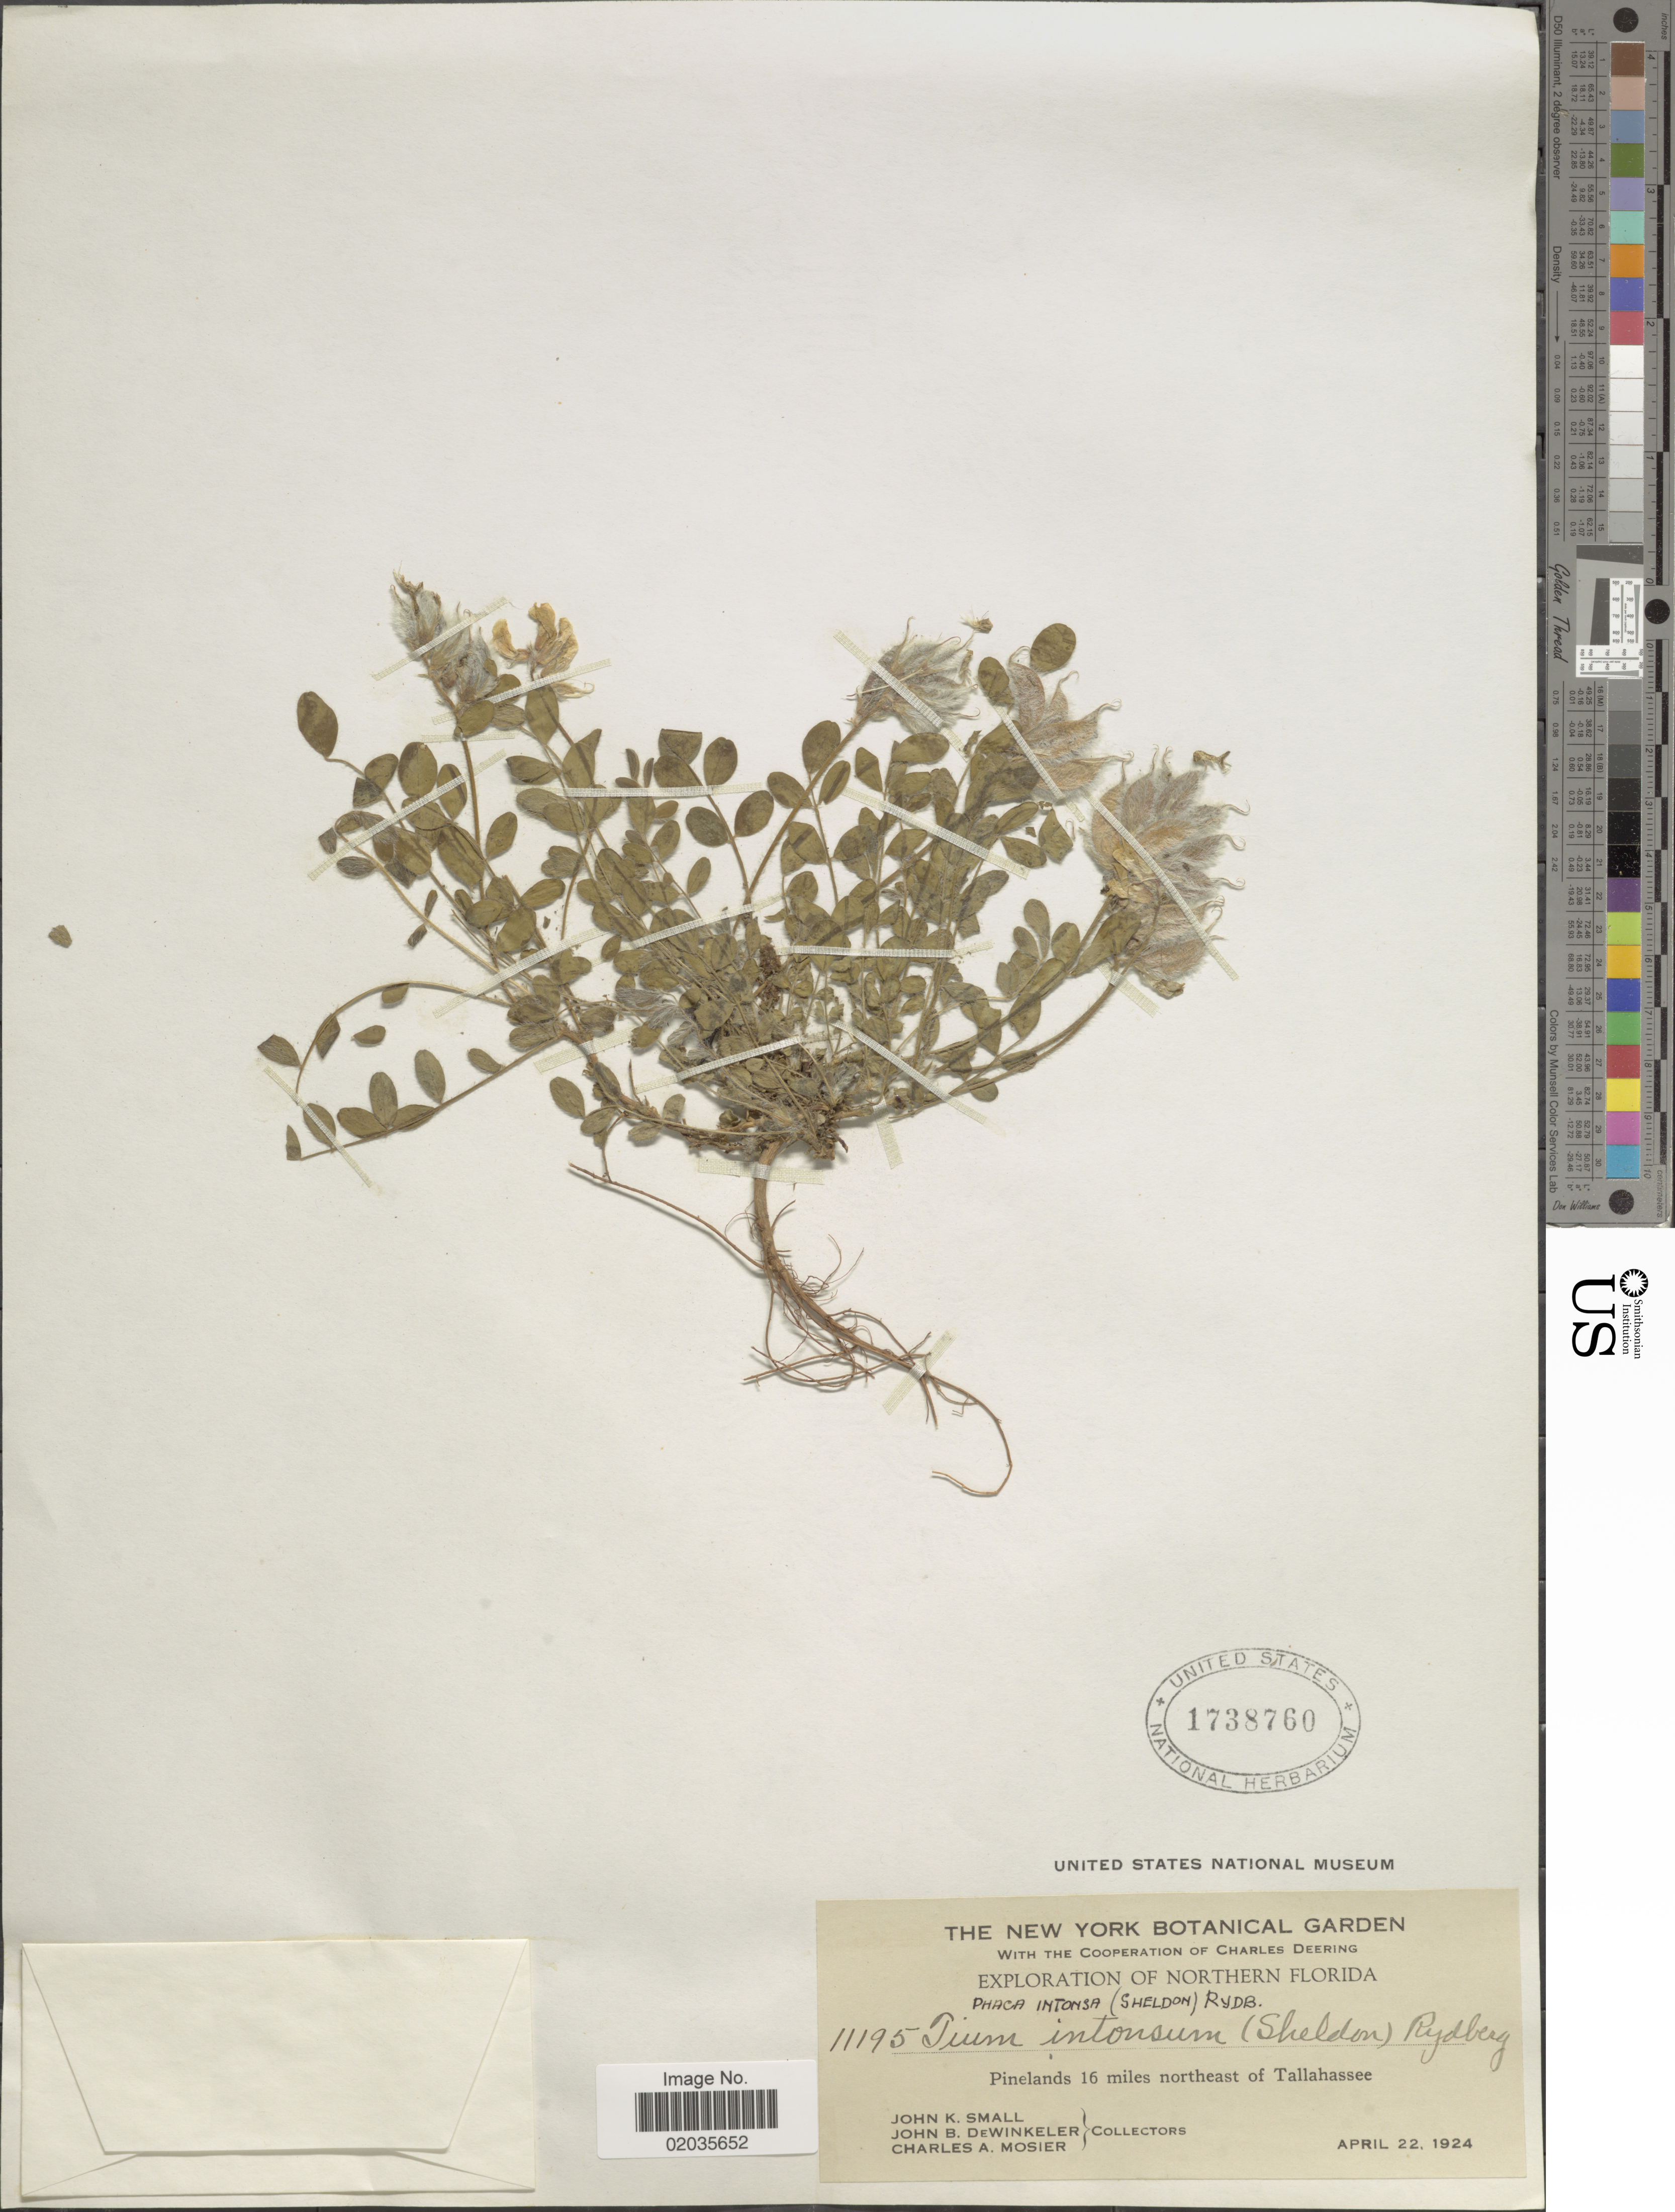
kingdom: Plantae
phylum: Tracheophyta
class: Magnoliopsida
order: Fabales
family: Fabaceae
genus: Astragalus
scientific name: Astragalus villosus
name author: Michx.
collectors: J. K. Small, J. B. Dewinkeler & C. A. Mosier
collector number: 11195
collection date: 1924-04-22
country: United States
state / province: Florida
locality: Northern Florida. 16 miles northeast of Tallahassee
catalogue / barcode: US 1738760